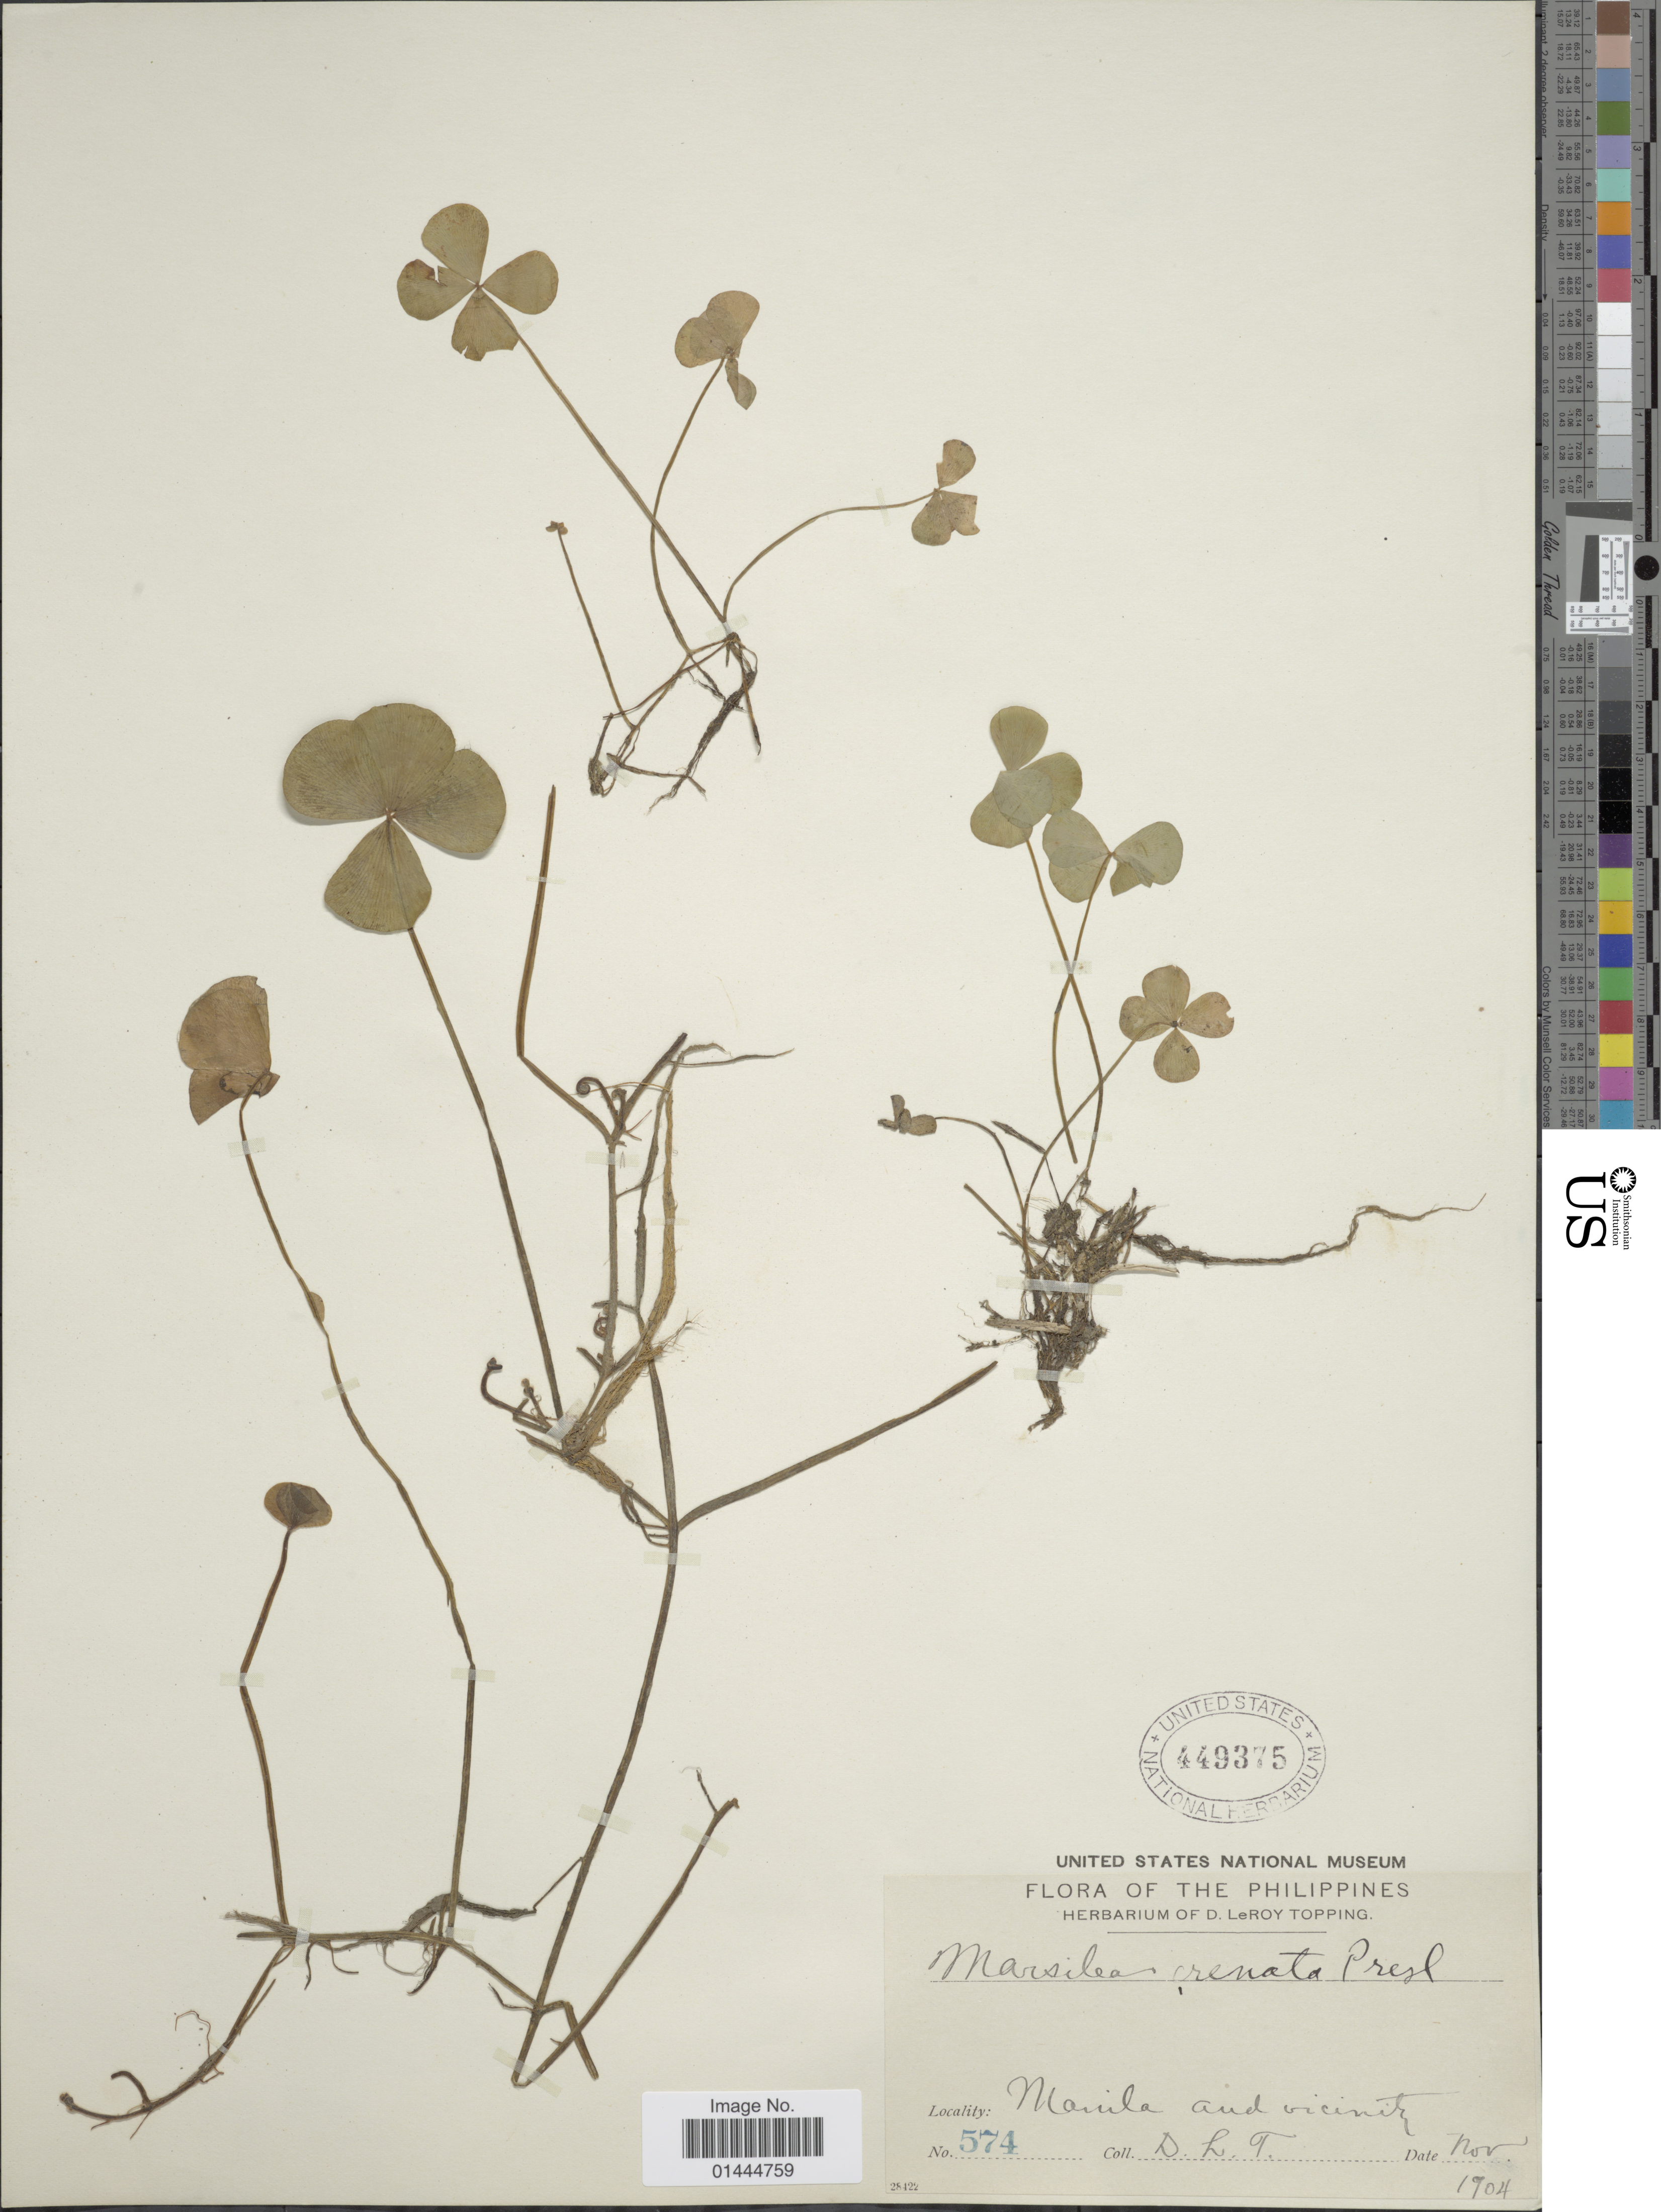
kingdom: Plantae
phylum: Tracheophyta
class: Polypodiopsida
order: Salviniales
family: Marsileaceae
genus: Marsilea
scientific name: Marsilea crenata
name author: C. Presl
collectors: D. L. Topping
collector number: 574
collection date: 1904-11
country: Philippines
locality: Manile and vicinity.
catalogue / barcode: US 449375